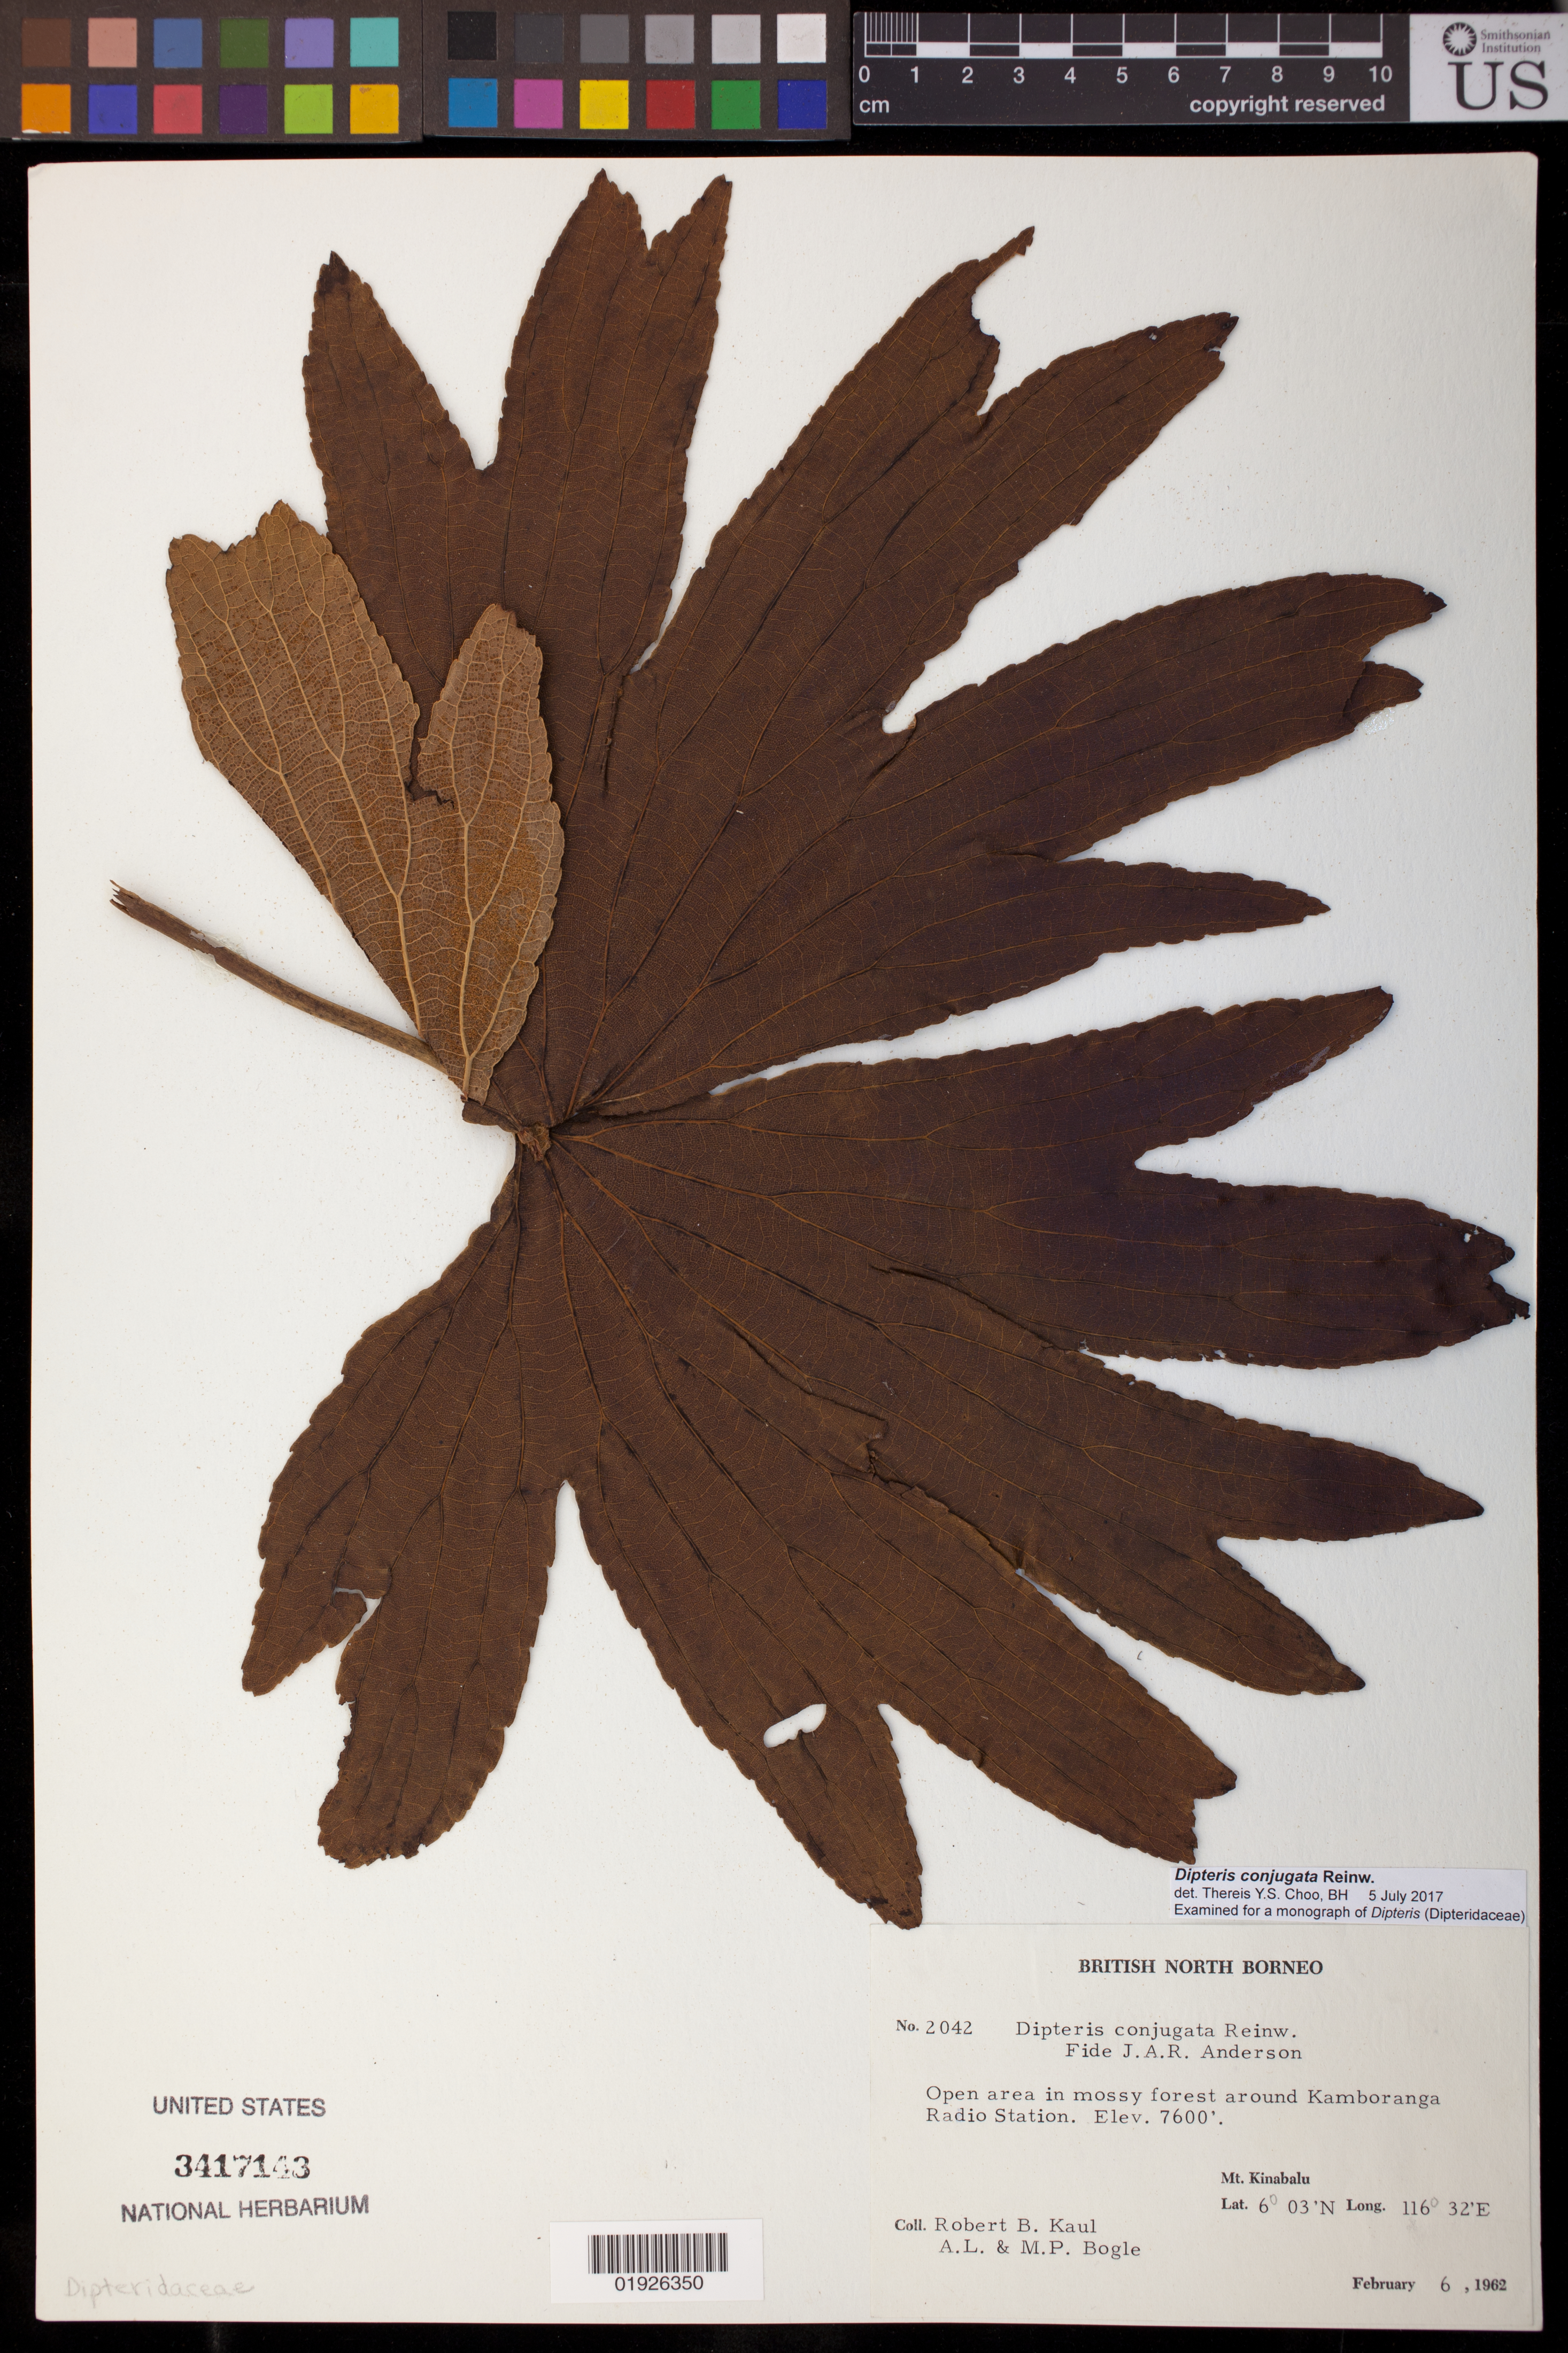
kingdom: Plantae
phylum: Tracheophyta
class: Polypodiopsida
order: Gleicheniales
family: Dipteridaceae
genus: Dipteris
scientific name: Dipteris conjugata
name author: Reinw.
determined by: Choo, Thereis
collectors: R. Kaul, Bogle, A.L. & M. Bogle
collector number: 2042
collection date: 1962-02-06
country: Malaysia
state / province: Sabah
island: Borneo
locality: British North Borneo. Around Kamboranga Radio Station. Mt. Kinabalu.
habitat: Open area in mossy forest.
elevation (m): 2316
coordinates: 6 03 N, 116 32 E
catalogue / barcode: US 3417143